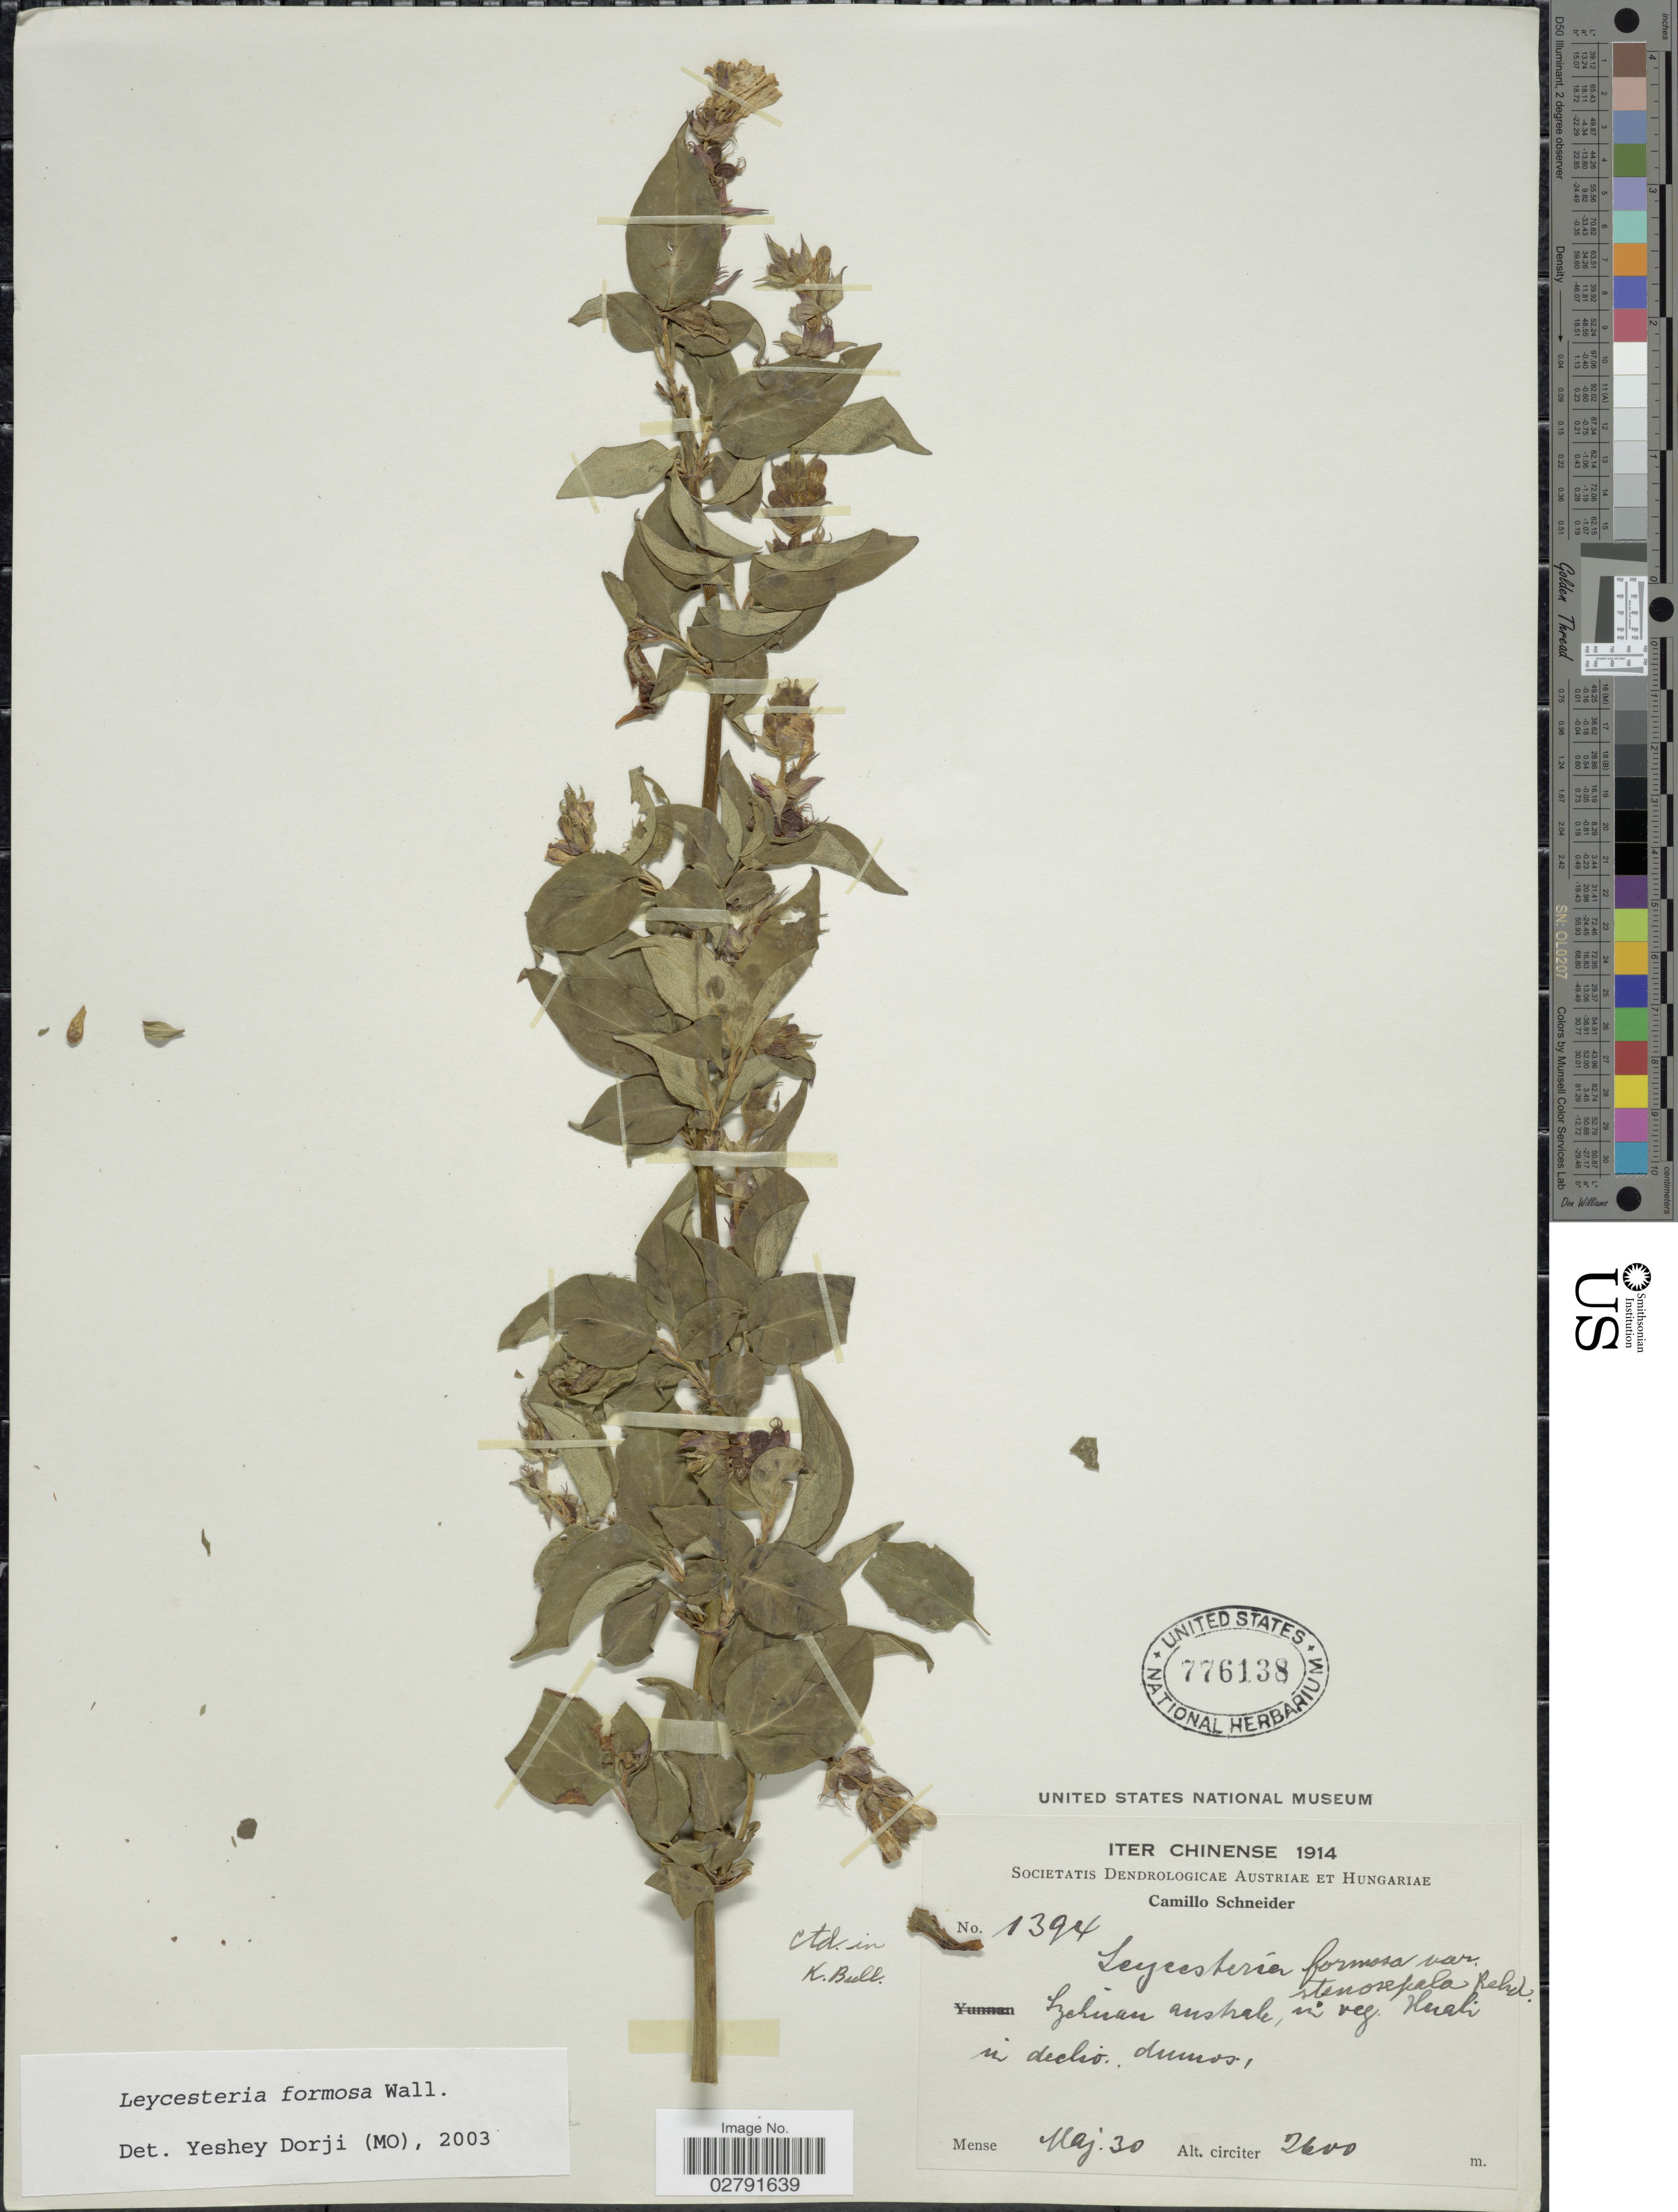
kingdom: Plantae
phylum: Tracheophyta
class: Magnoliopsida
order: Dipsacales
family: Caprifoliaceae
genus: Leycesteria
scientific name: Leycesteria formosa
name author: Wall.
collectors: C. K. Schneider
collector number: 1394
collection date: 1914-05-30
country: China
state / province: Sichuan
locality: Szehuan australe, in veg. Huali in decliv, dumos [interpreted]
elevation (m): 2600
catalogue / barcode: US 776138